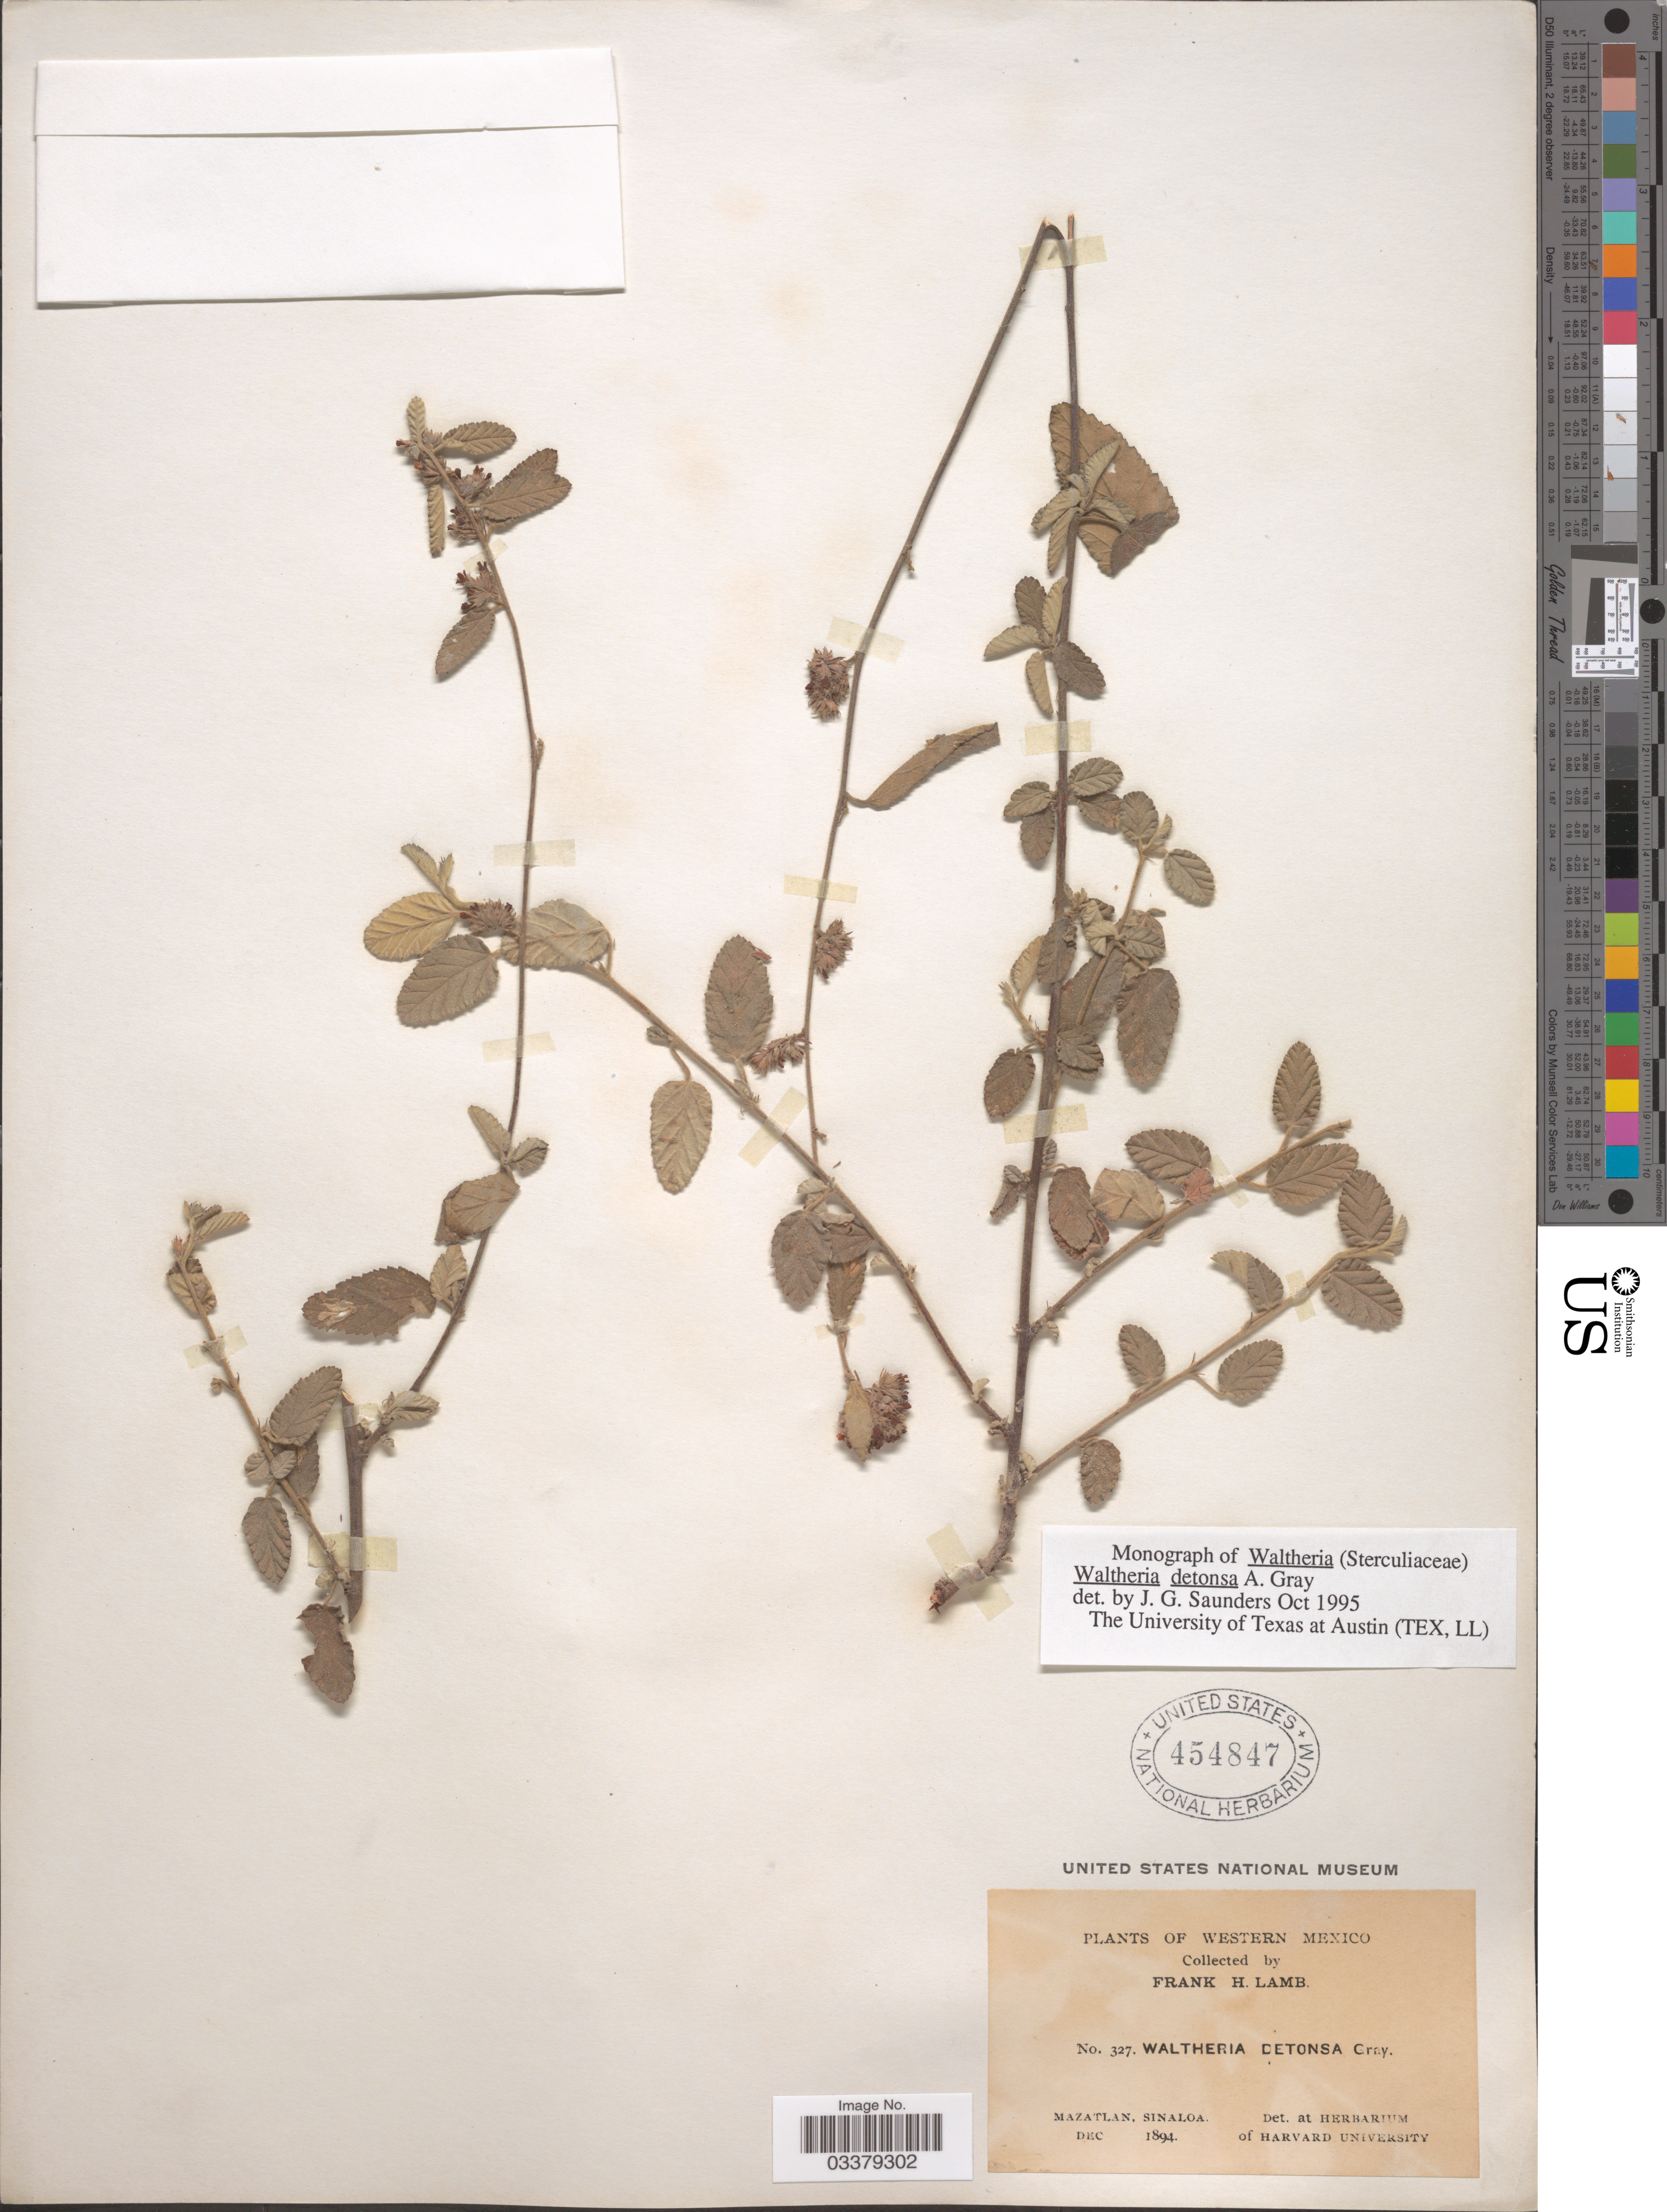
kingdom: Plantae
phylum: Tracheophyta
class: Magnoliopsida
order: Malvales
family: Malvaceae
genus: Waltheria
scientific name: Waltheria detonsa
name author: A. Gray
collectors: F. H. Lamb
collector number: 327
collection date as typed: Dec 1894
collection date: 1894-12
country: Mexico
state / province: Sinaloa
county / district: Mazatlán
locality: Mazatlán.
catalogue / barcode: US 454847